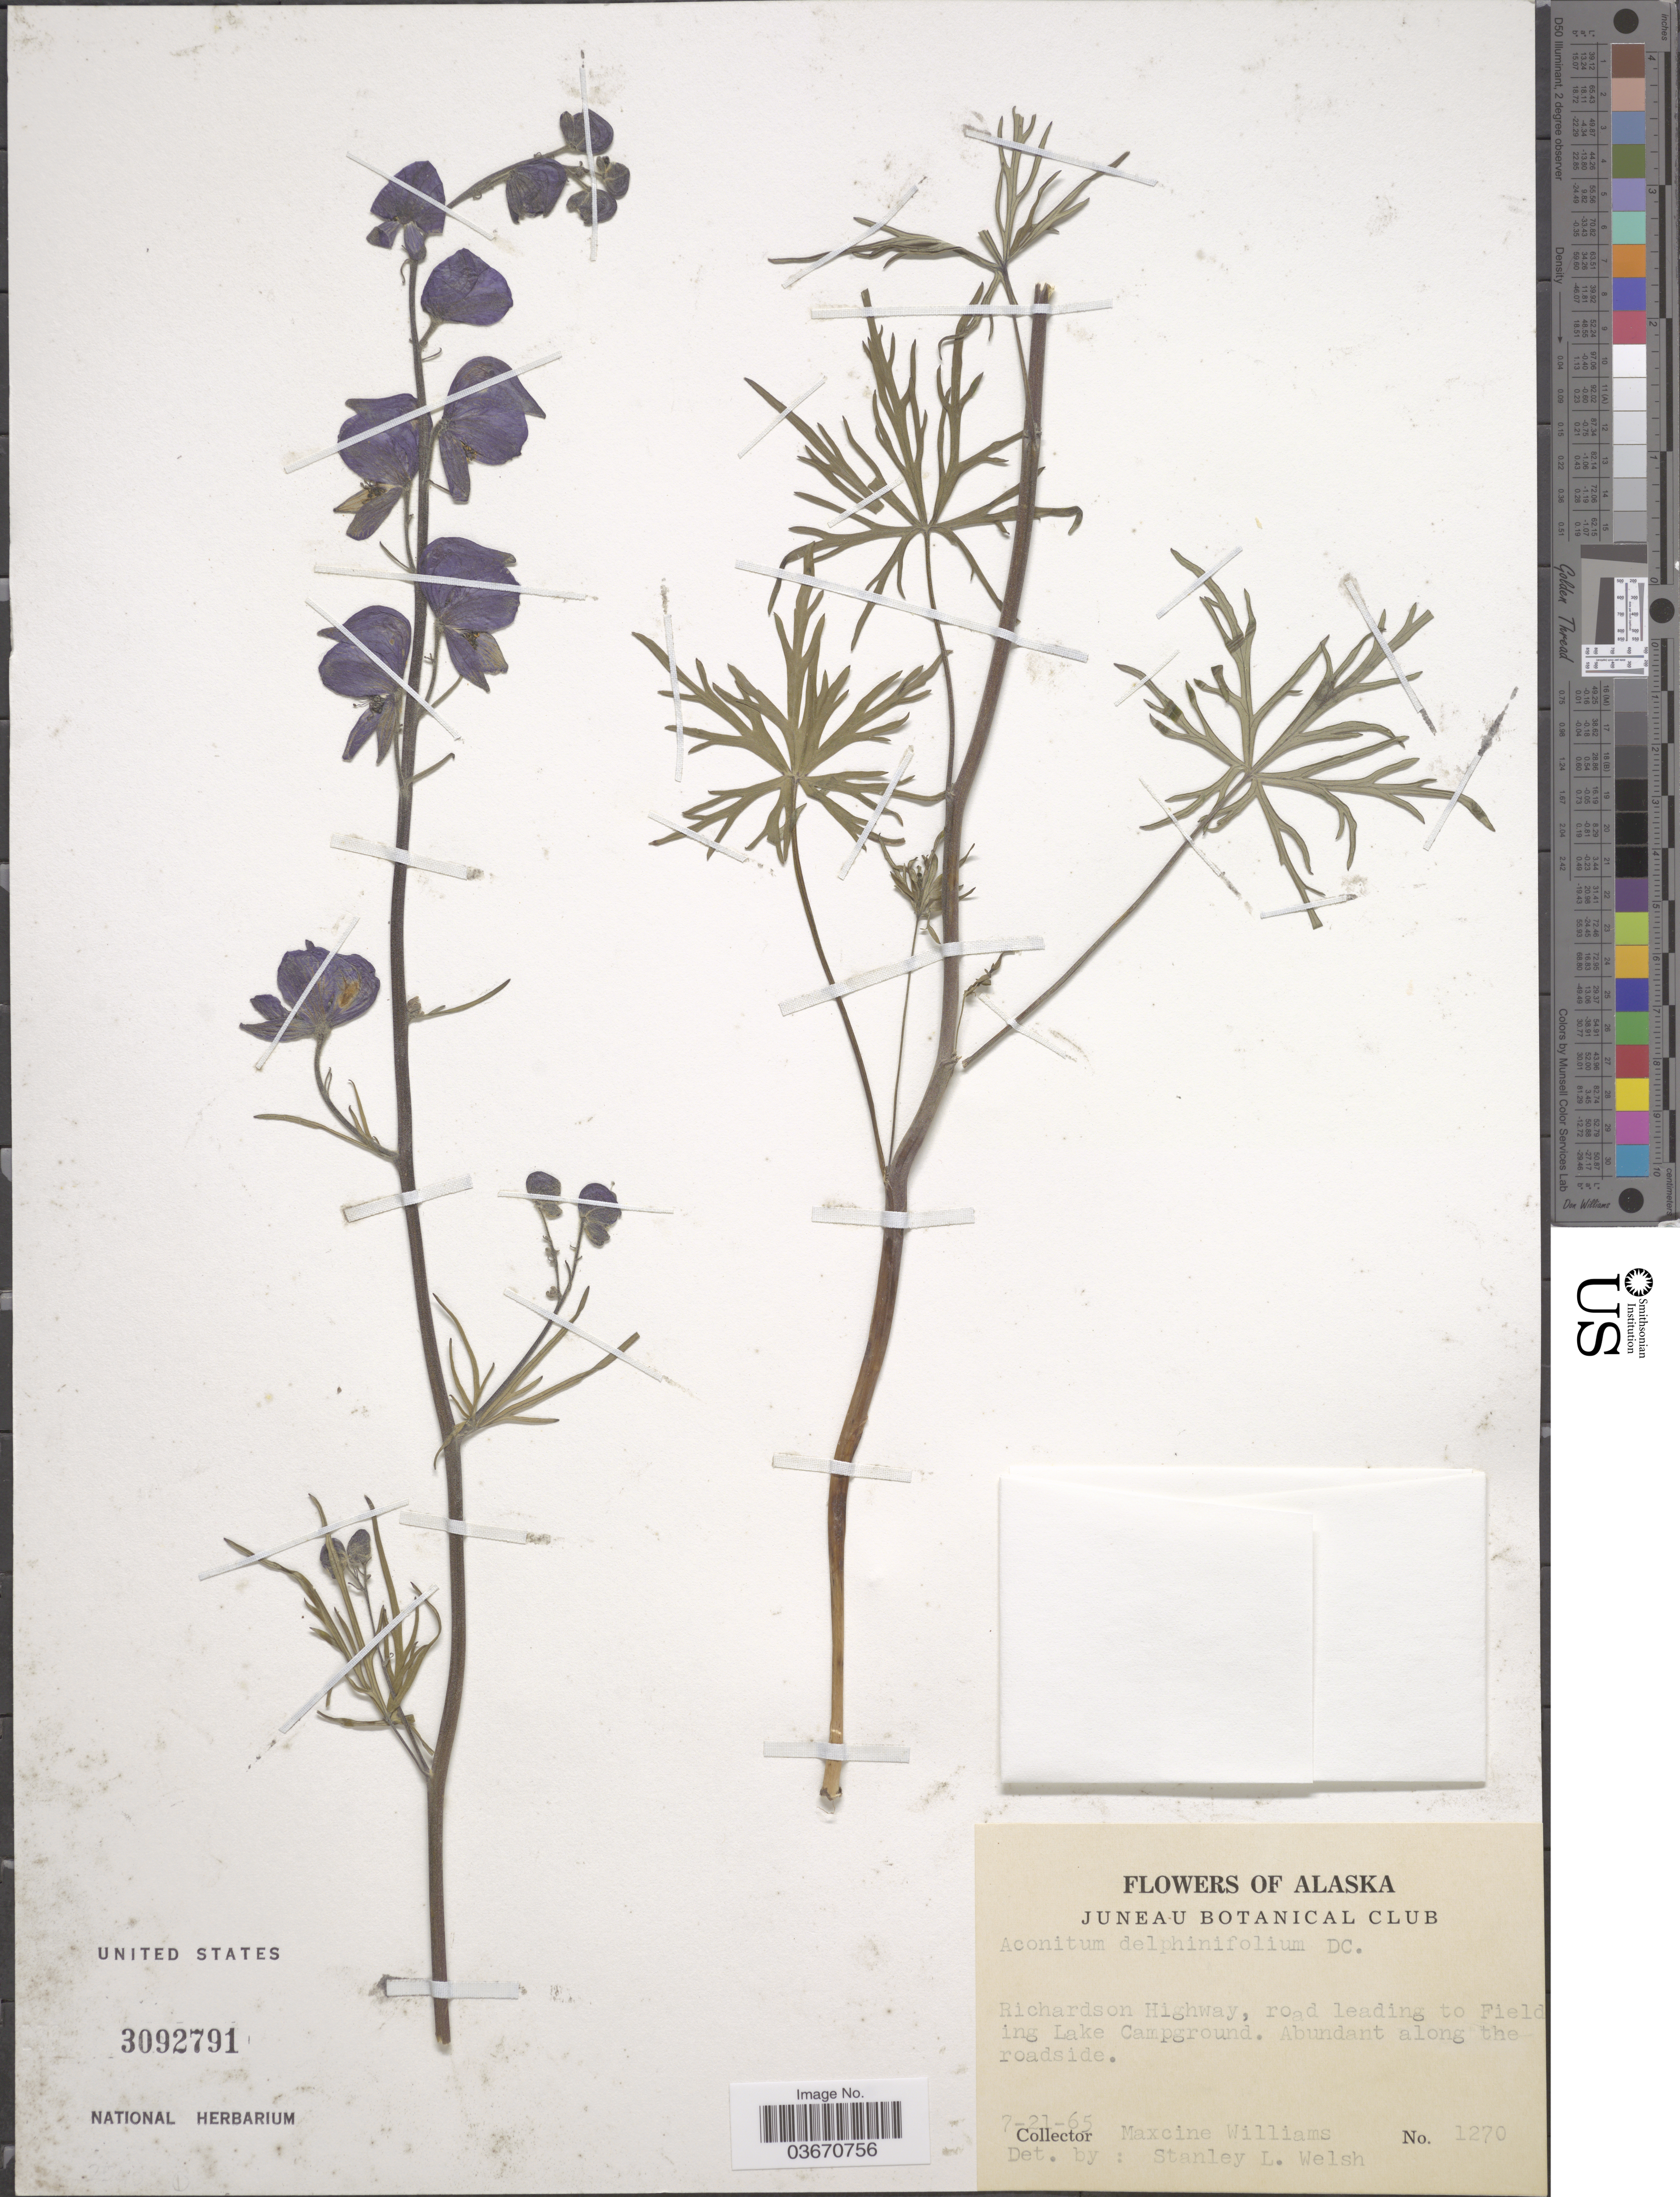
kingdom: Plantae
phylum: Tracheophyta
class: Magnoliopsida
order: Ranunculales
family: Ranunculaceae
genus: Aconitum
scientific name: Aconitum delphinifolium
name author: DC.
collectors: M. Williams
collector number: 1270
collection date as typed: Transcribed d/m/y: 21/7/65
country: United States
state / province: Alaska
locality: Richardson Highway, road leading to Fielding Lake Campground.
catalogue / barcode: US 3092791